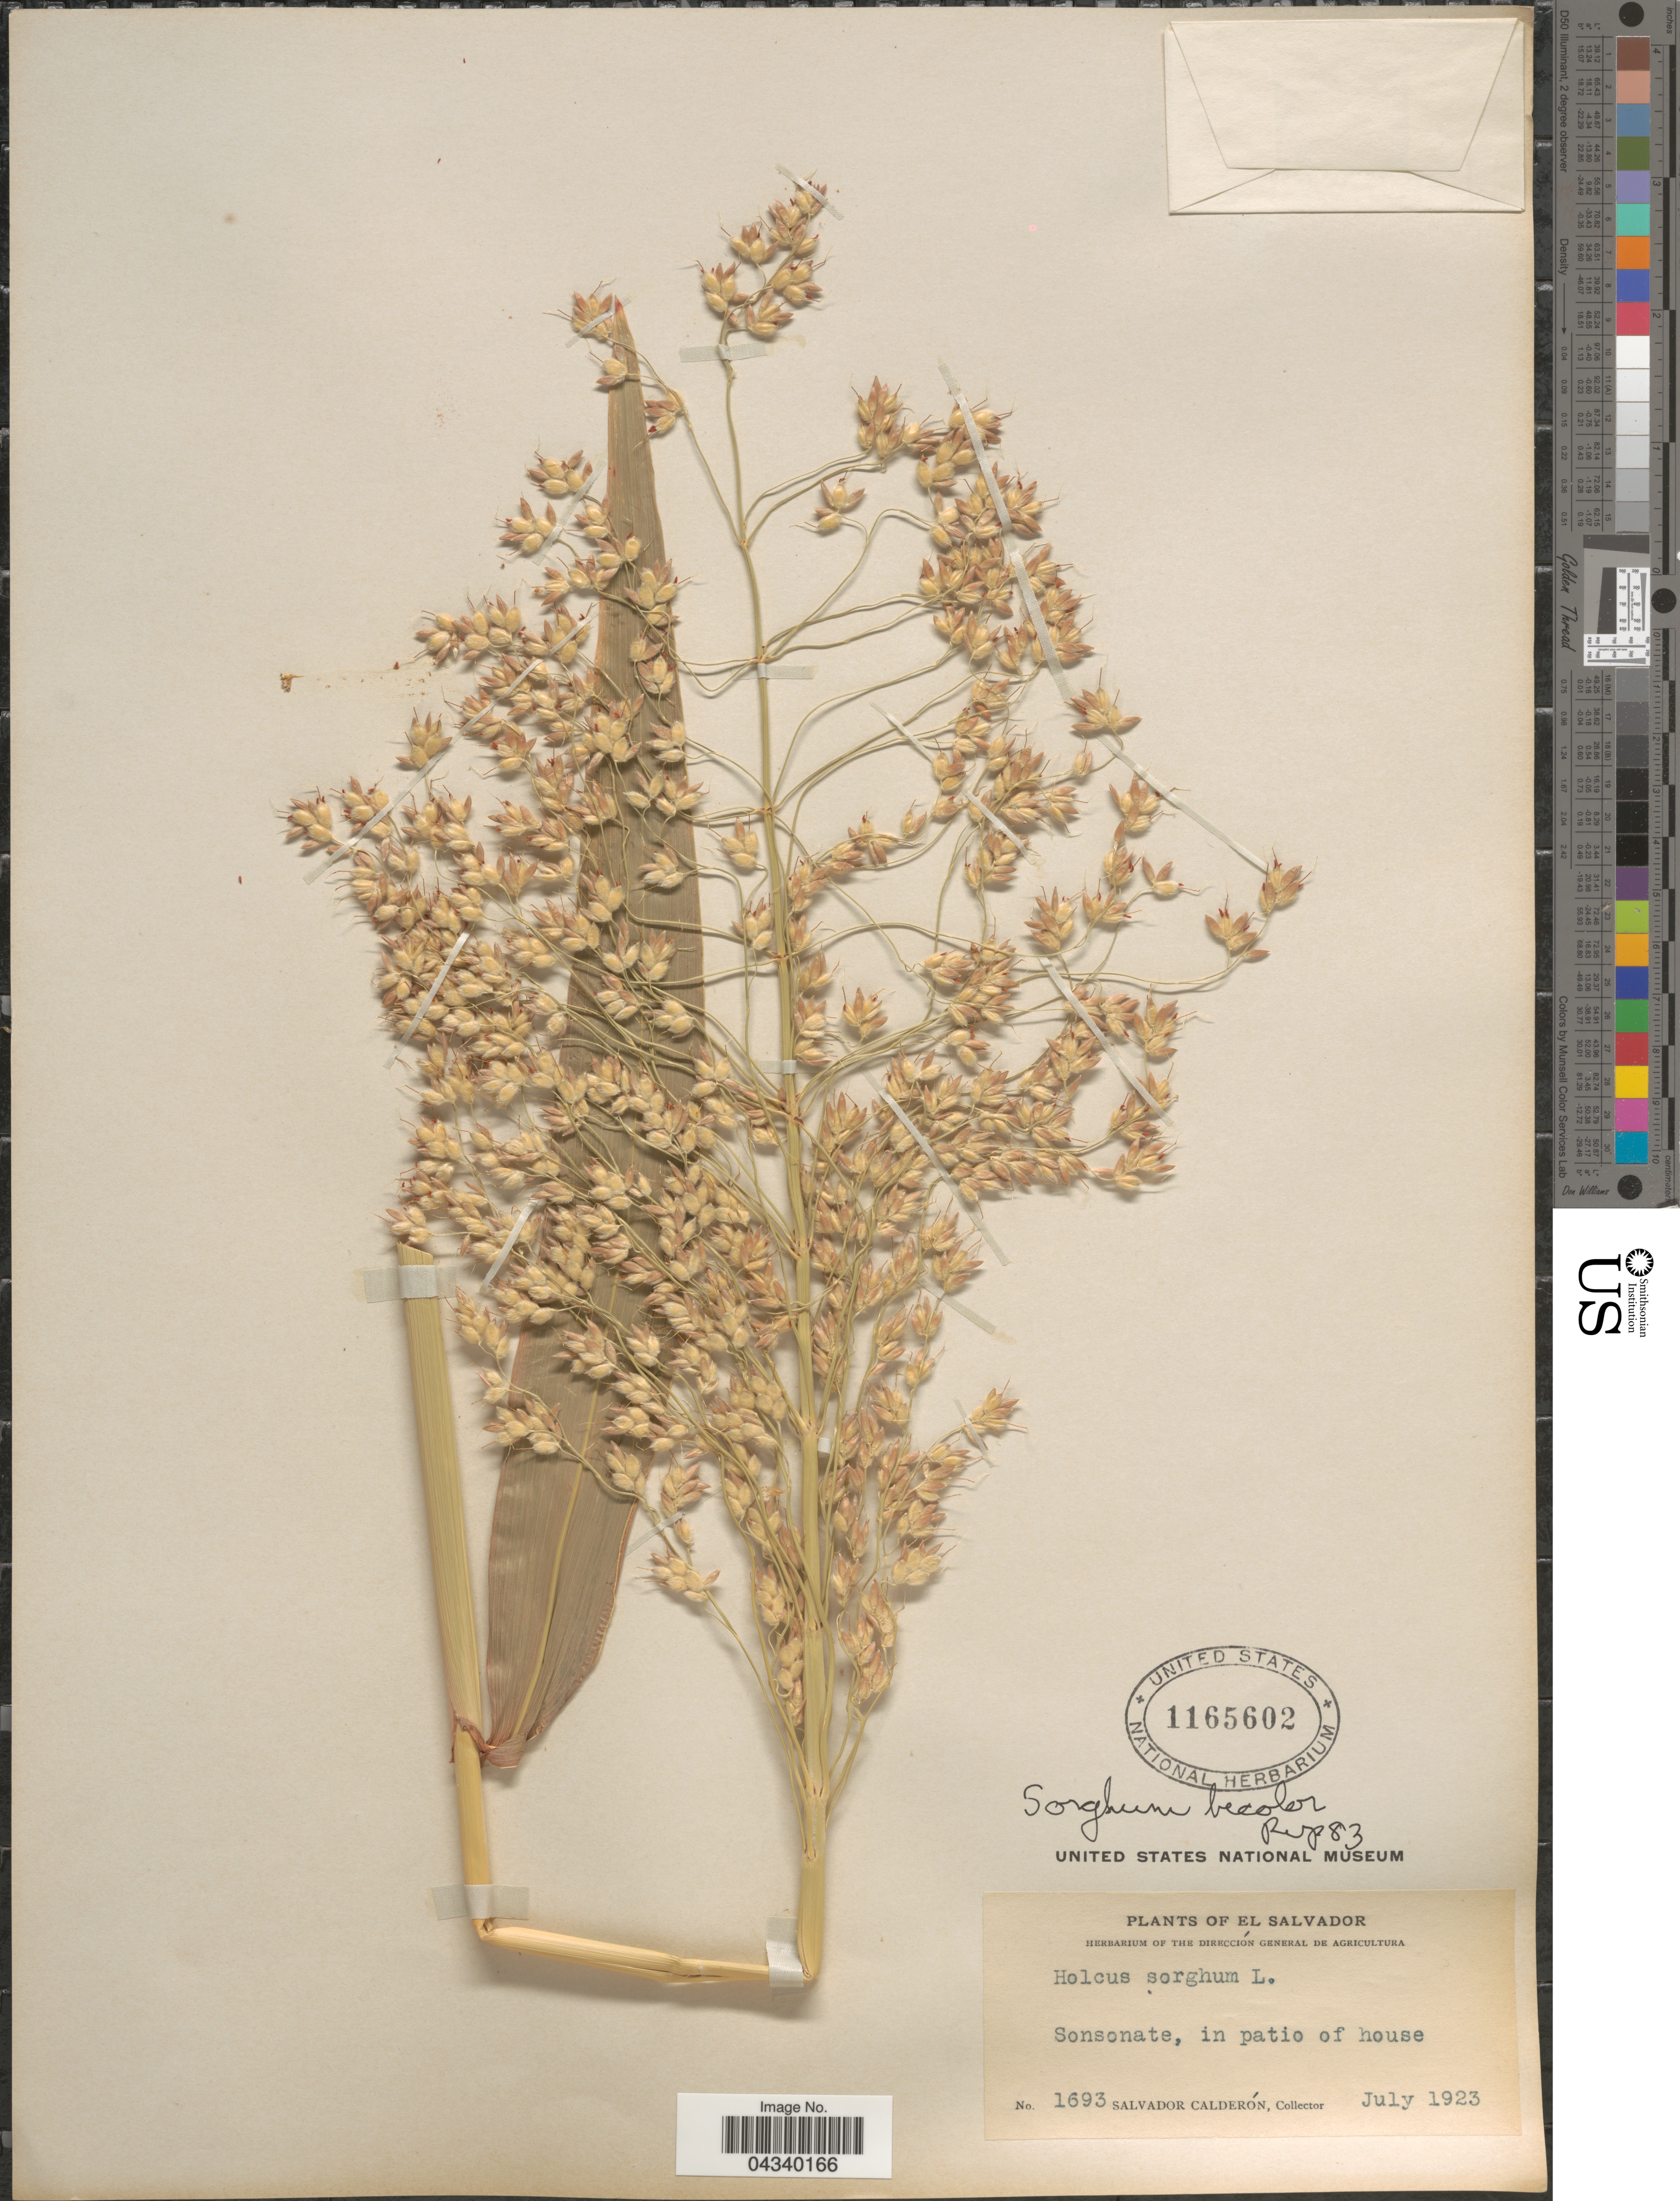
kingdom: Plantae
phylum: Tracheophyta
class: Liliopsida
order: Poales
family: Poaceae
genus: Sorghum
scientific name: Sorghum bicolor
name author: (L.) Moench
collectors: S. Calderón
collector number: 1693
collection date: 1923-07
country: El Salvador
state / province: Sonsonate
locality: In patio of house.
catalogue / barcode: US 1165602